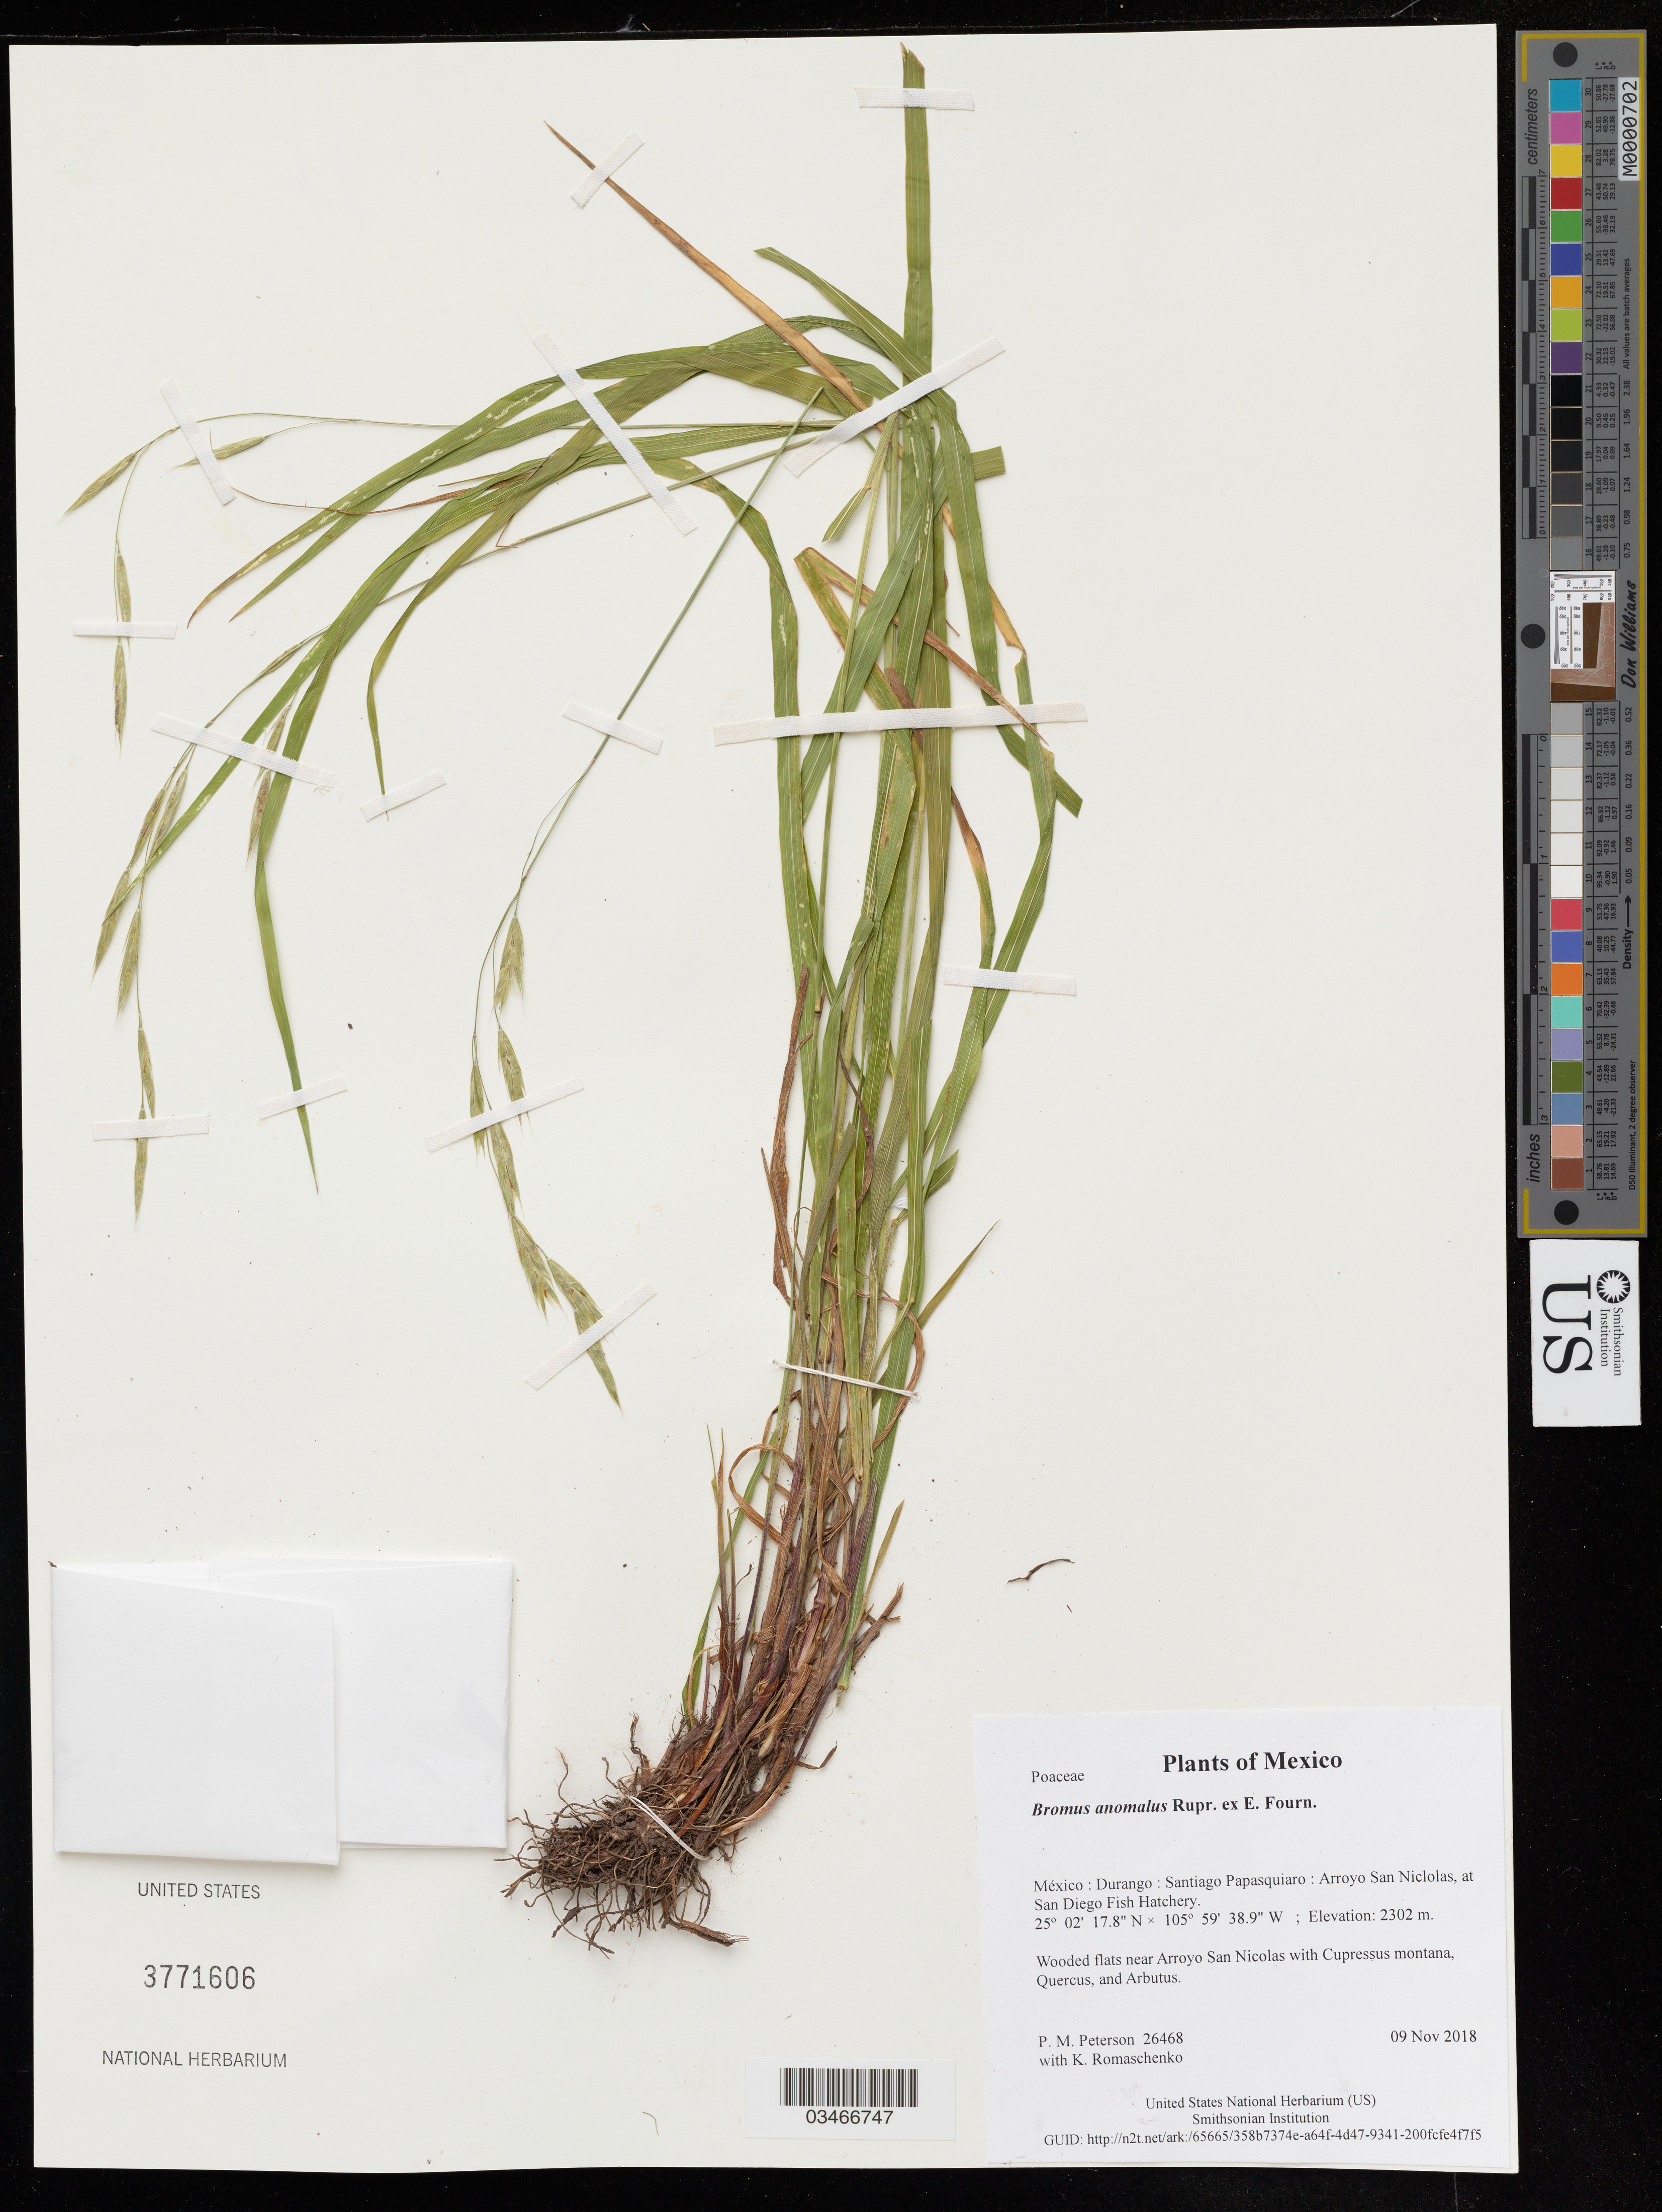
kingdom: Plantae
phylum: Tracheophyta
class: Liliopsida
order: Poales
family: Poaceae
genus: Bromus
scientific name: Bromus anomalus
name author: Rupr. ex E. Fourn.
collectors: P. M. Peterson & K. Romaschenko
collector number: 26468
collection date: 2018-11-09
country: México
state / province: Durango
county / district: Santiago Papasquiaro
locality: Arroyo San Niclolas, at San Diego Fish Hatchery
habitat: Wooded flats near Arroyo San Nicolas with Cupressus montana, Quercus, and Arbutus.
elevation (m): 2302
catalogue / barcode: US 3771606